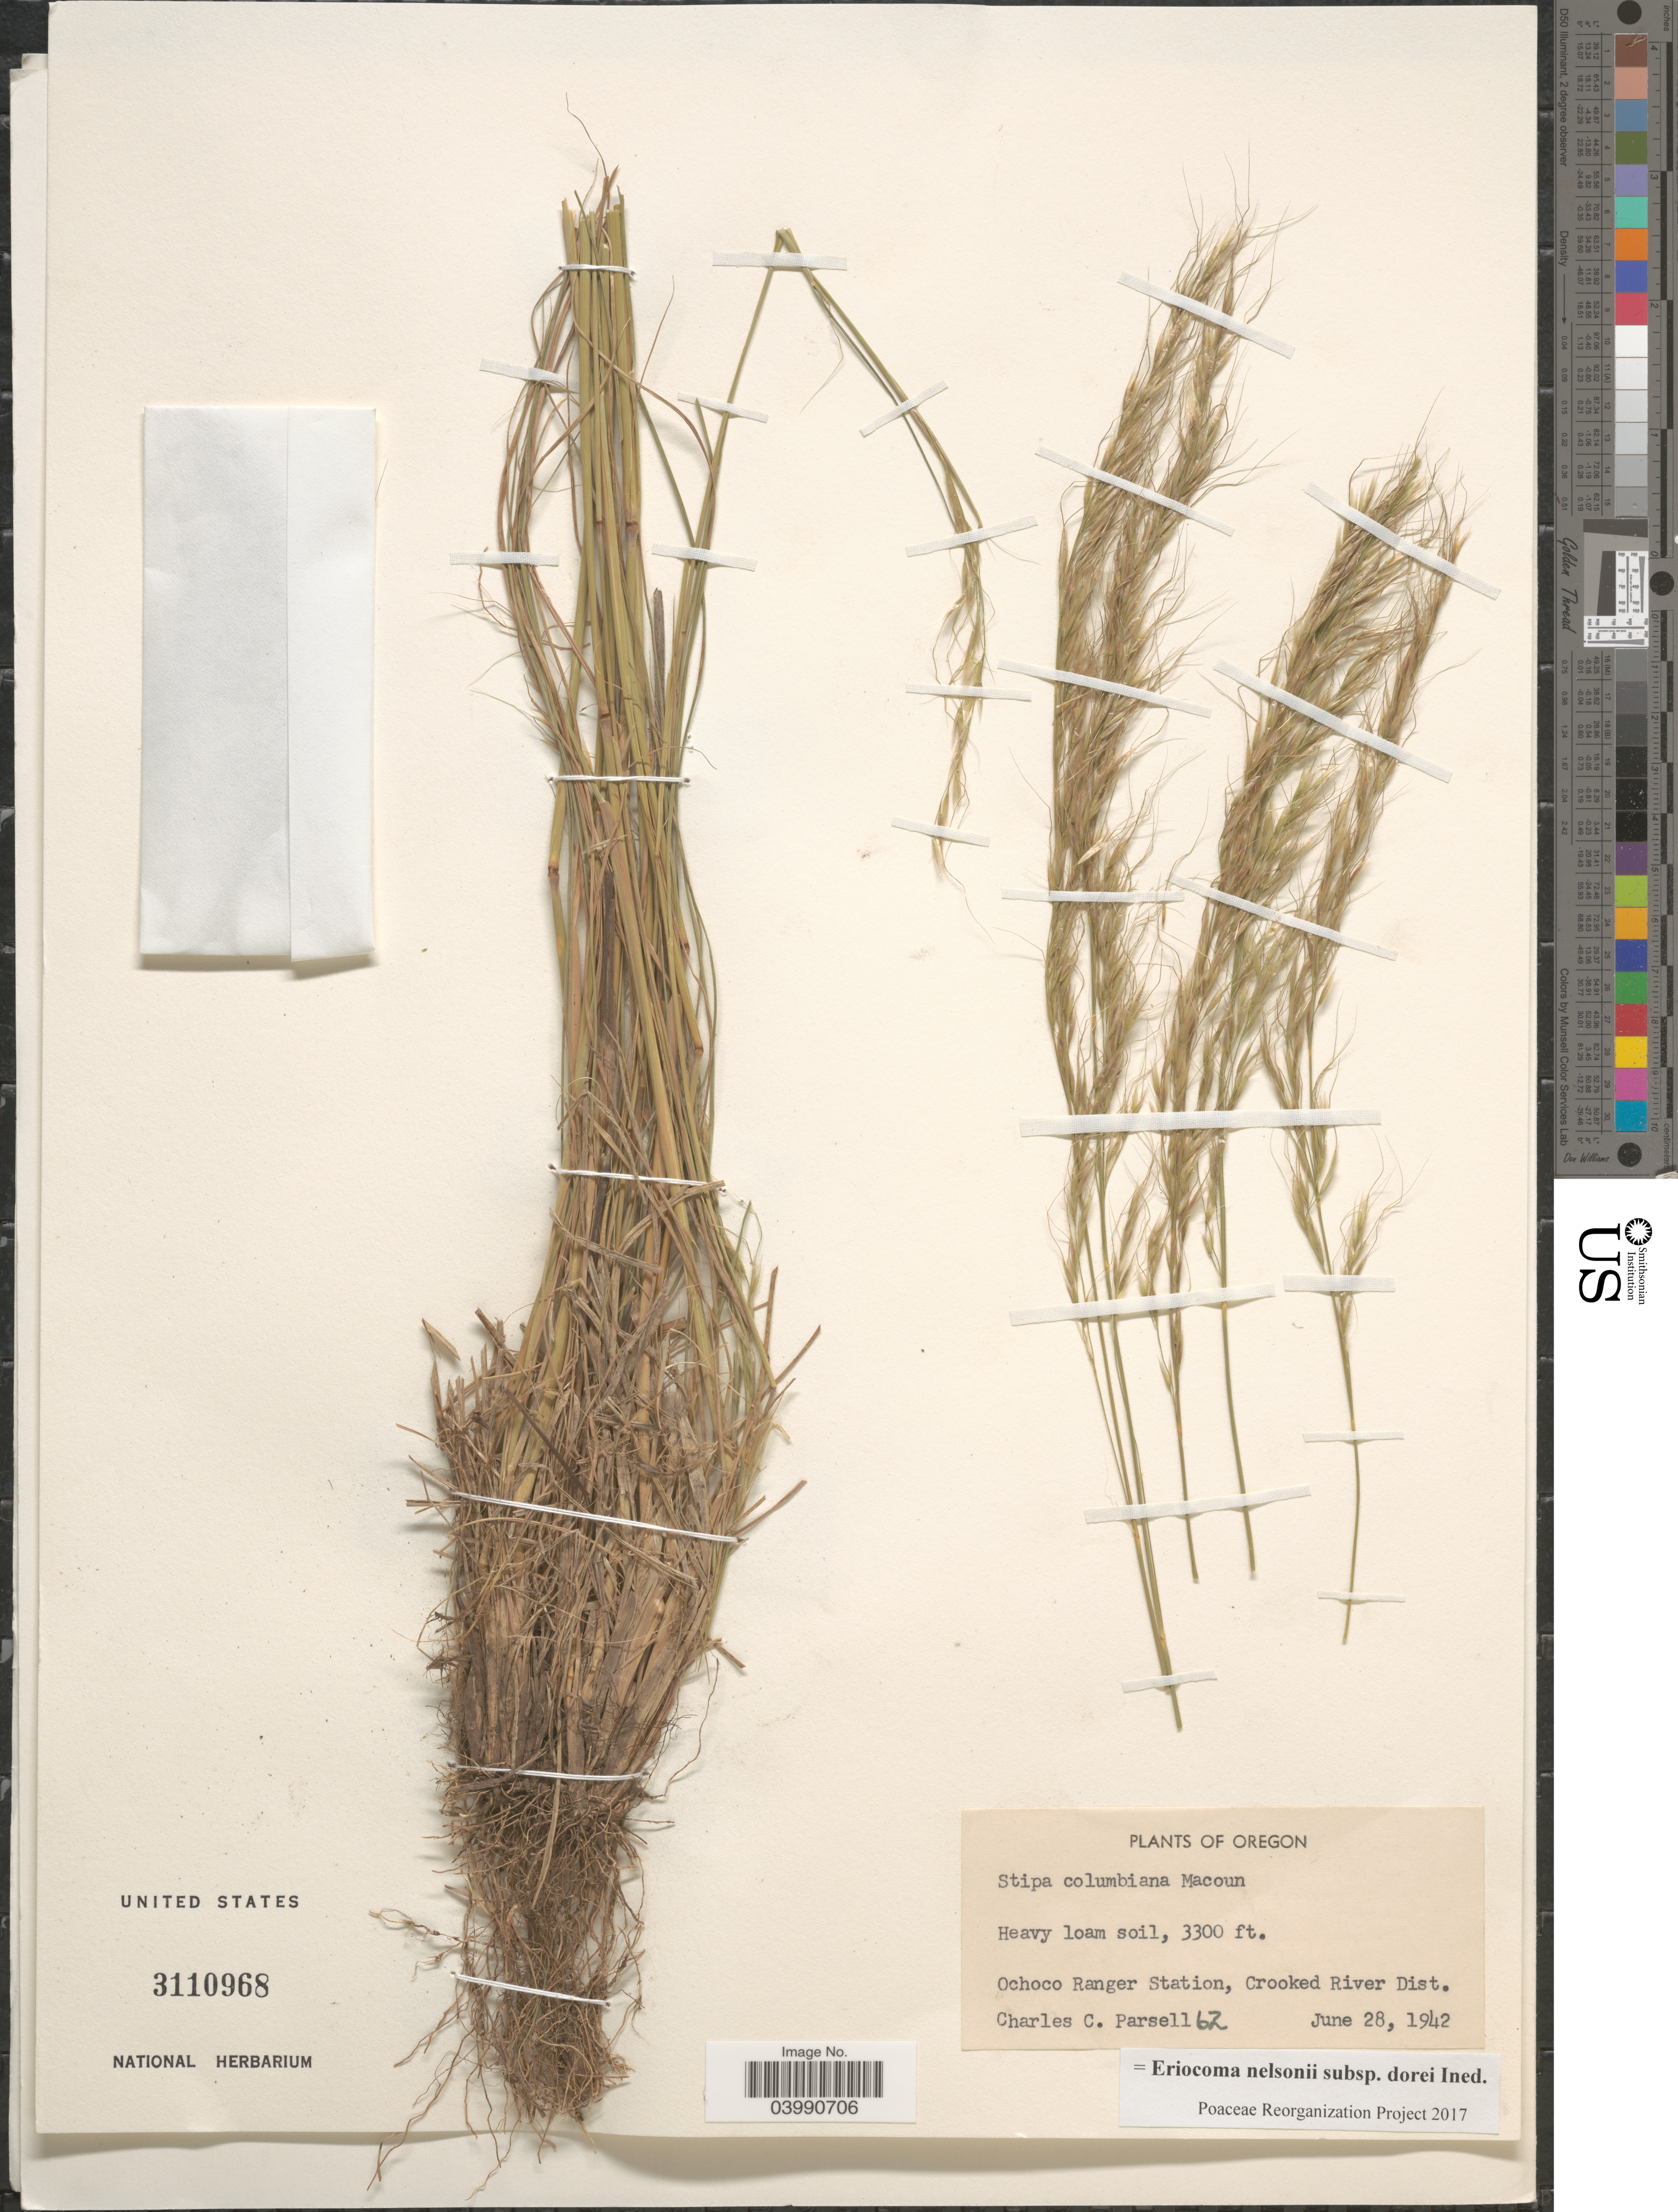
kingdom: Plantae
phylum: Tracheophyta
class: Liliopsida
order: Poales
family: Poaceae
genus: Eriocoma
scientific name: Eriocoma nelsonii subsp. dorei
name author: (Barkworth & J. Maze) Romasch.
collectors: C. Parsell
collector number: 62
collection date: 1942-06-28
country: United States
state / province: Oregon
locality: Ochoco Ranger Station, Crooked River Dist.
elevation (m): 1006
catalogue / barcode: US 3110968